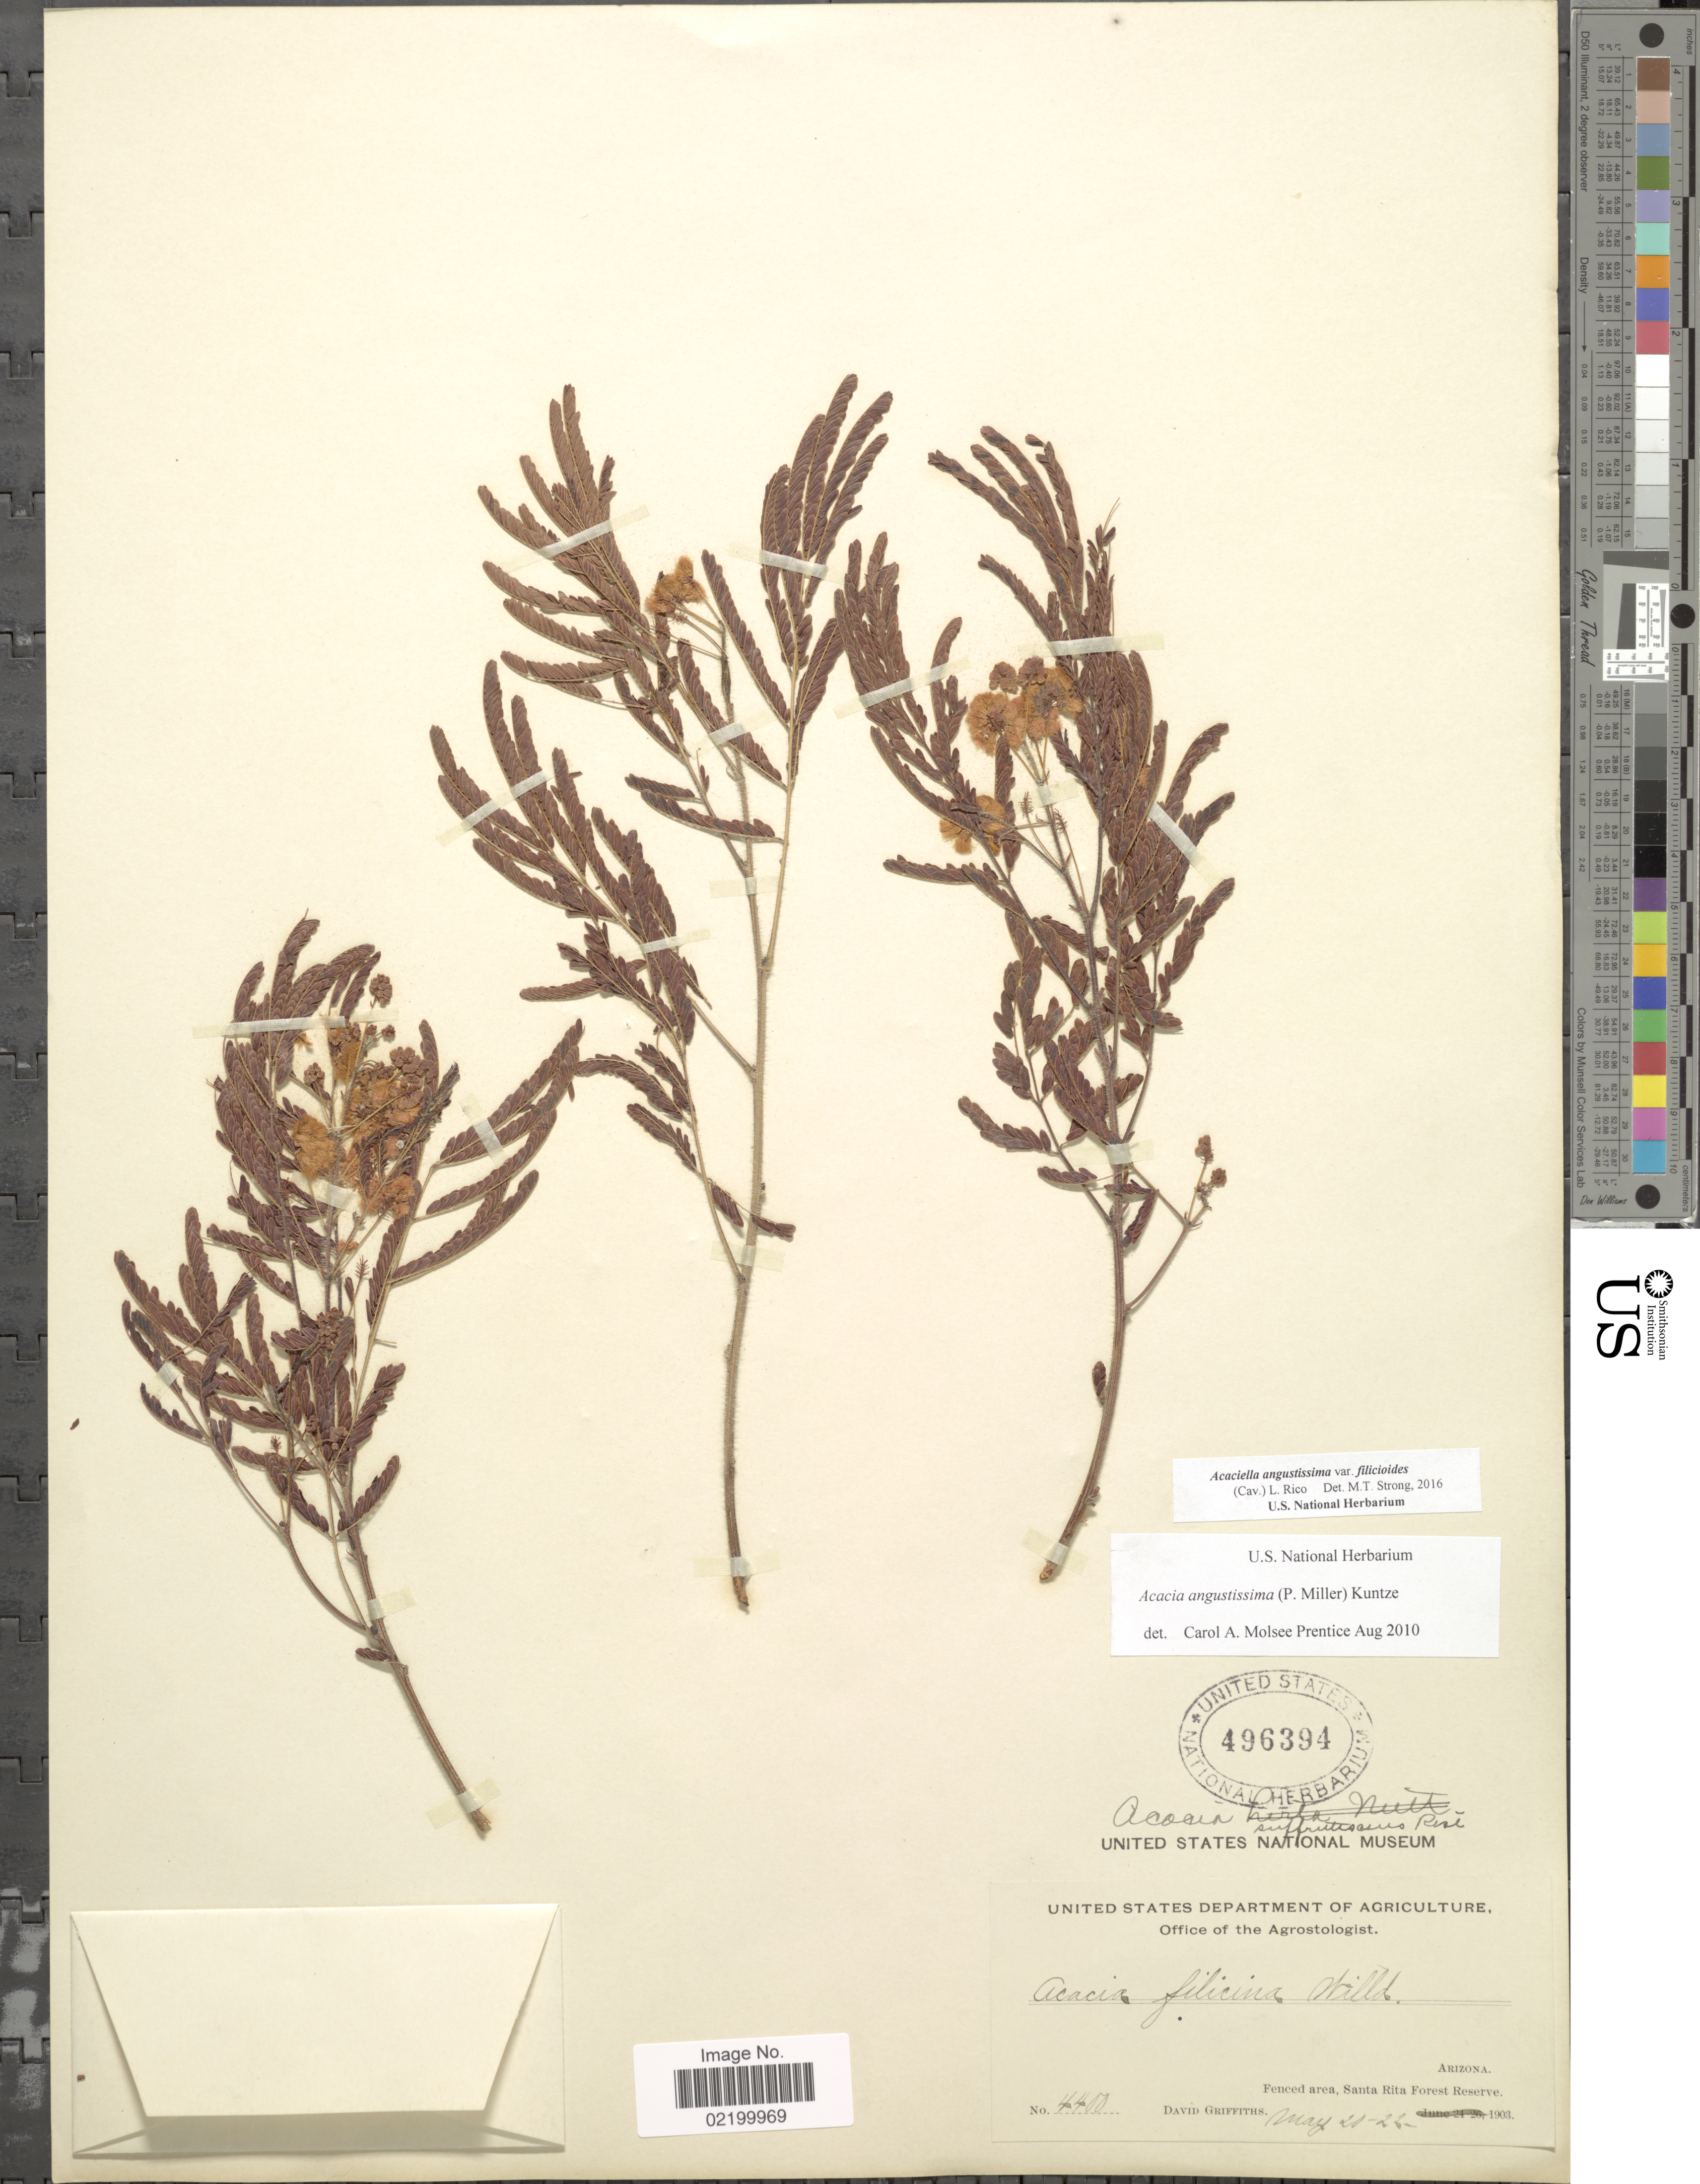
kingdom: Plantae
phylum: Tracheophyta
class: Magnoliopsida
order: Fabales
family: Fabaceae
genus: Acaciella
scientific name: Acaciella angustissima var. filicioides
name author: (Cav.) L. Rico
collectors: D. Griffiths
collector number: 4400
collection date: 1903-05-20/1903-05-25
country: United States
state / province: Arizona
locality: Fenced area, Santa Rita Forest Reserve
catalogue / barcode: US 496394